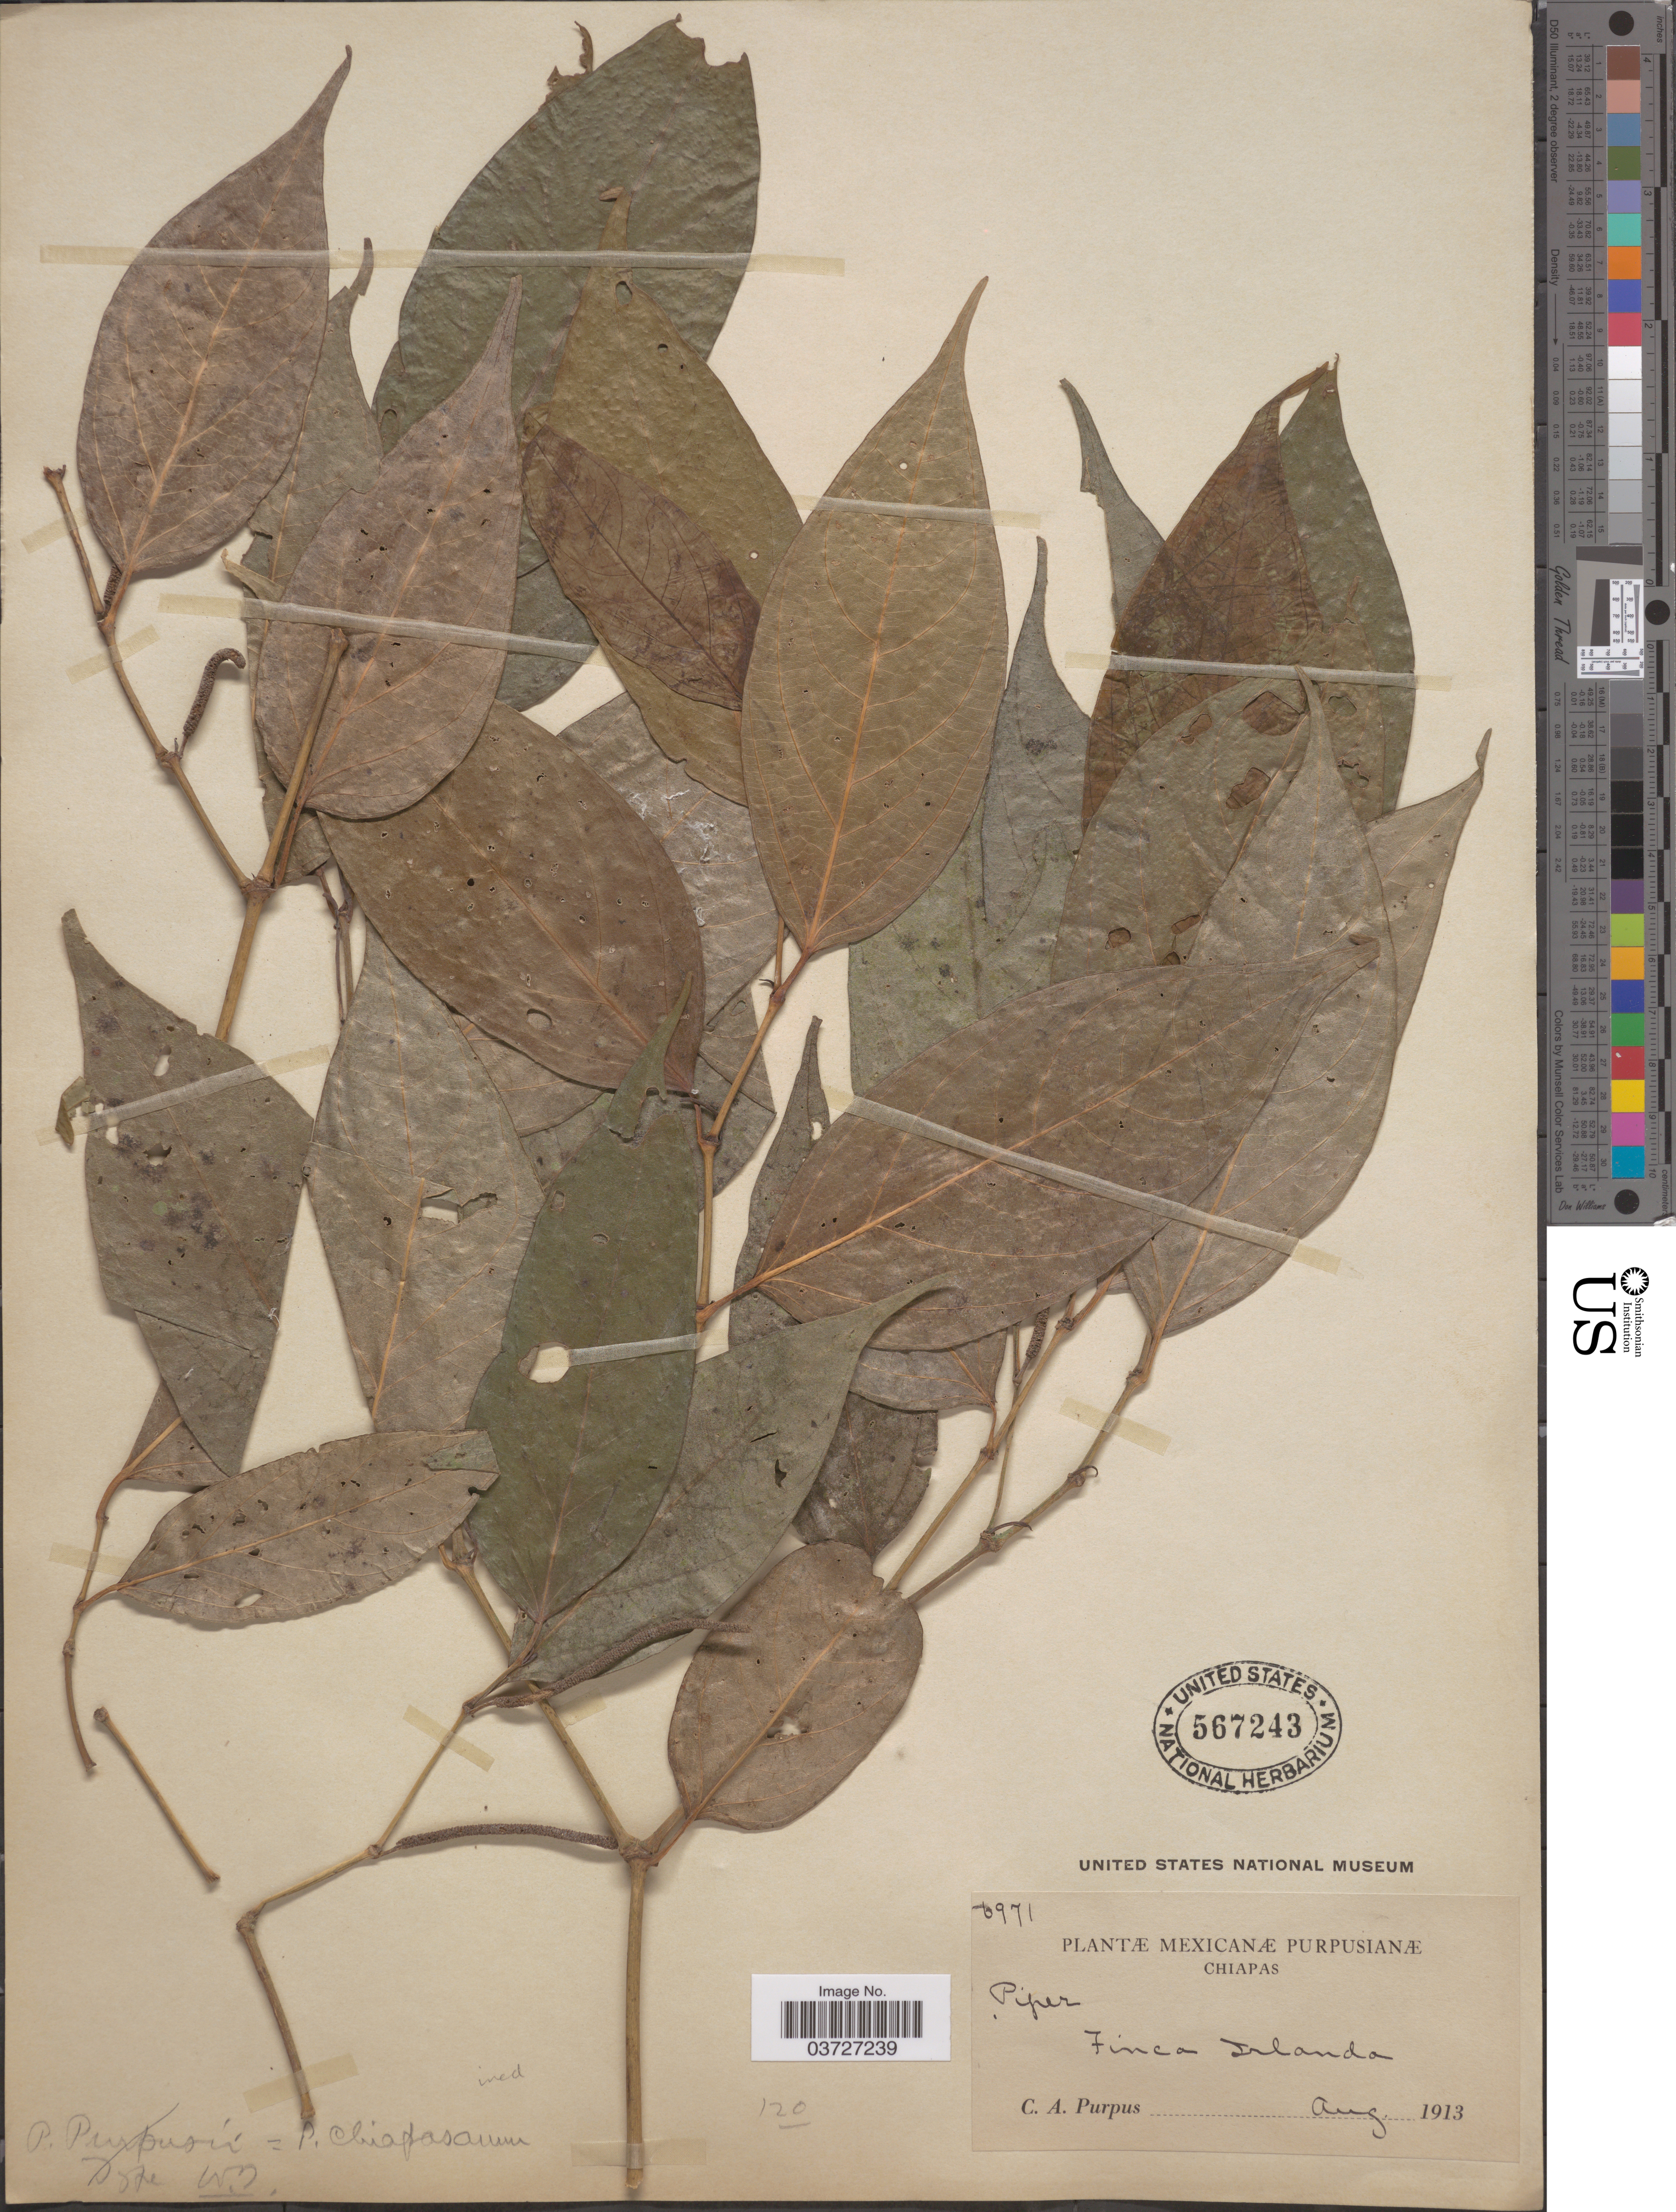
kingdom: Plantae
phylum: Tracheophyta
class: Magnoliopsida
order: Piperales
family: Piperaceae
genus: Piper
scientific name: Piper chiapasanum, ined 1/2022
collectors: C. A. Purpus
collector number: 6971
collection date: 1913-08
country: Mexico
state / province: Chiapas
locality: Finca Islanda.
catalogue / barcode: US 567243